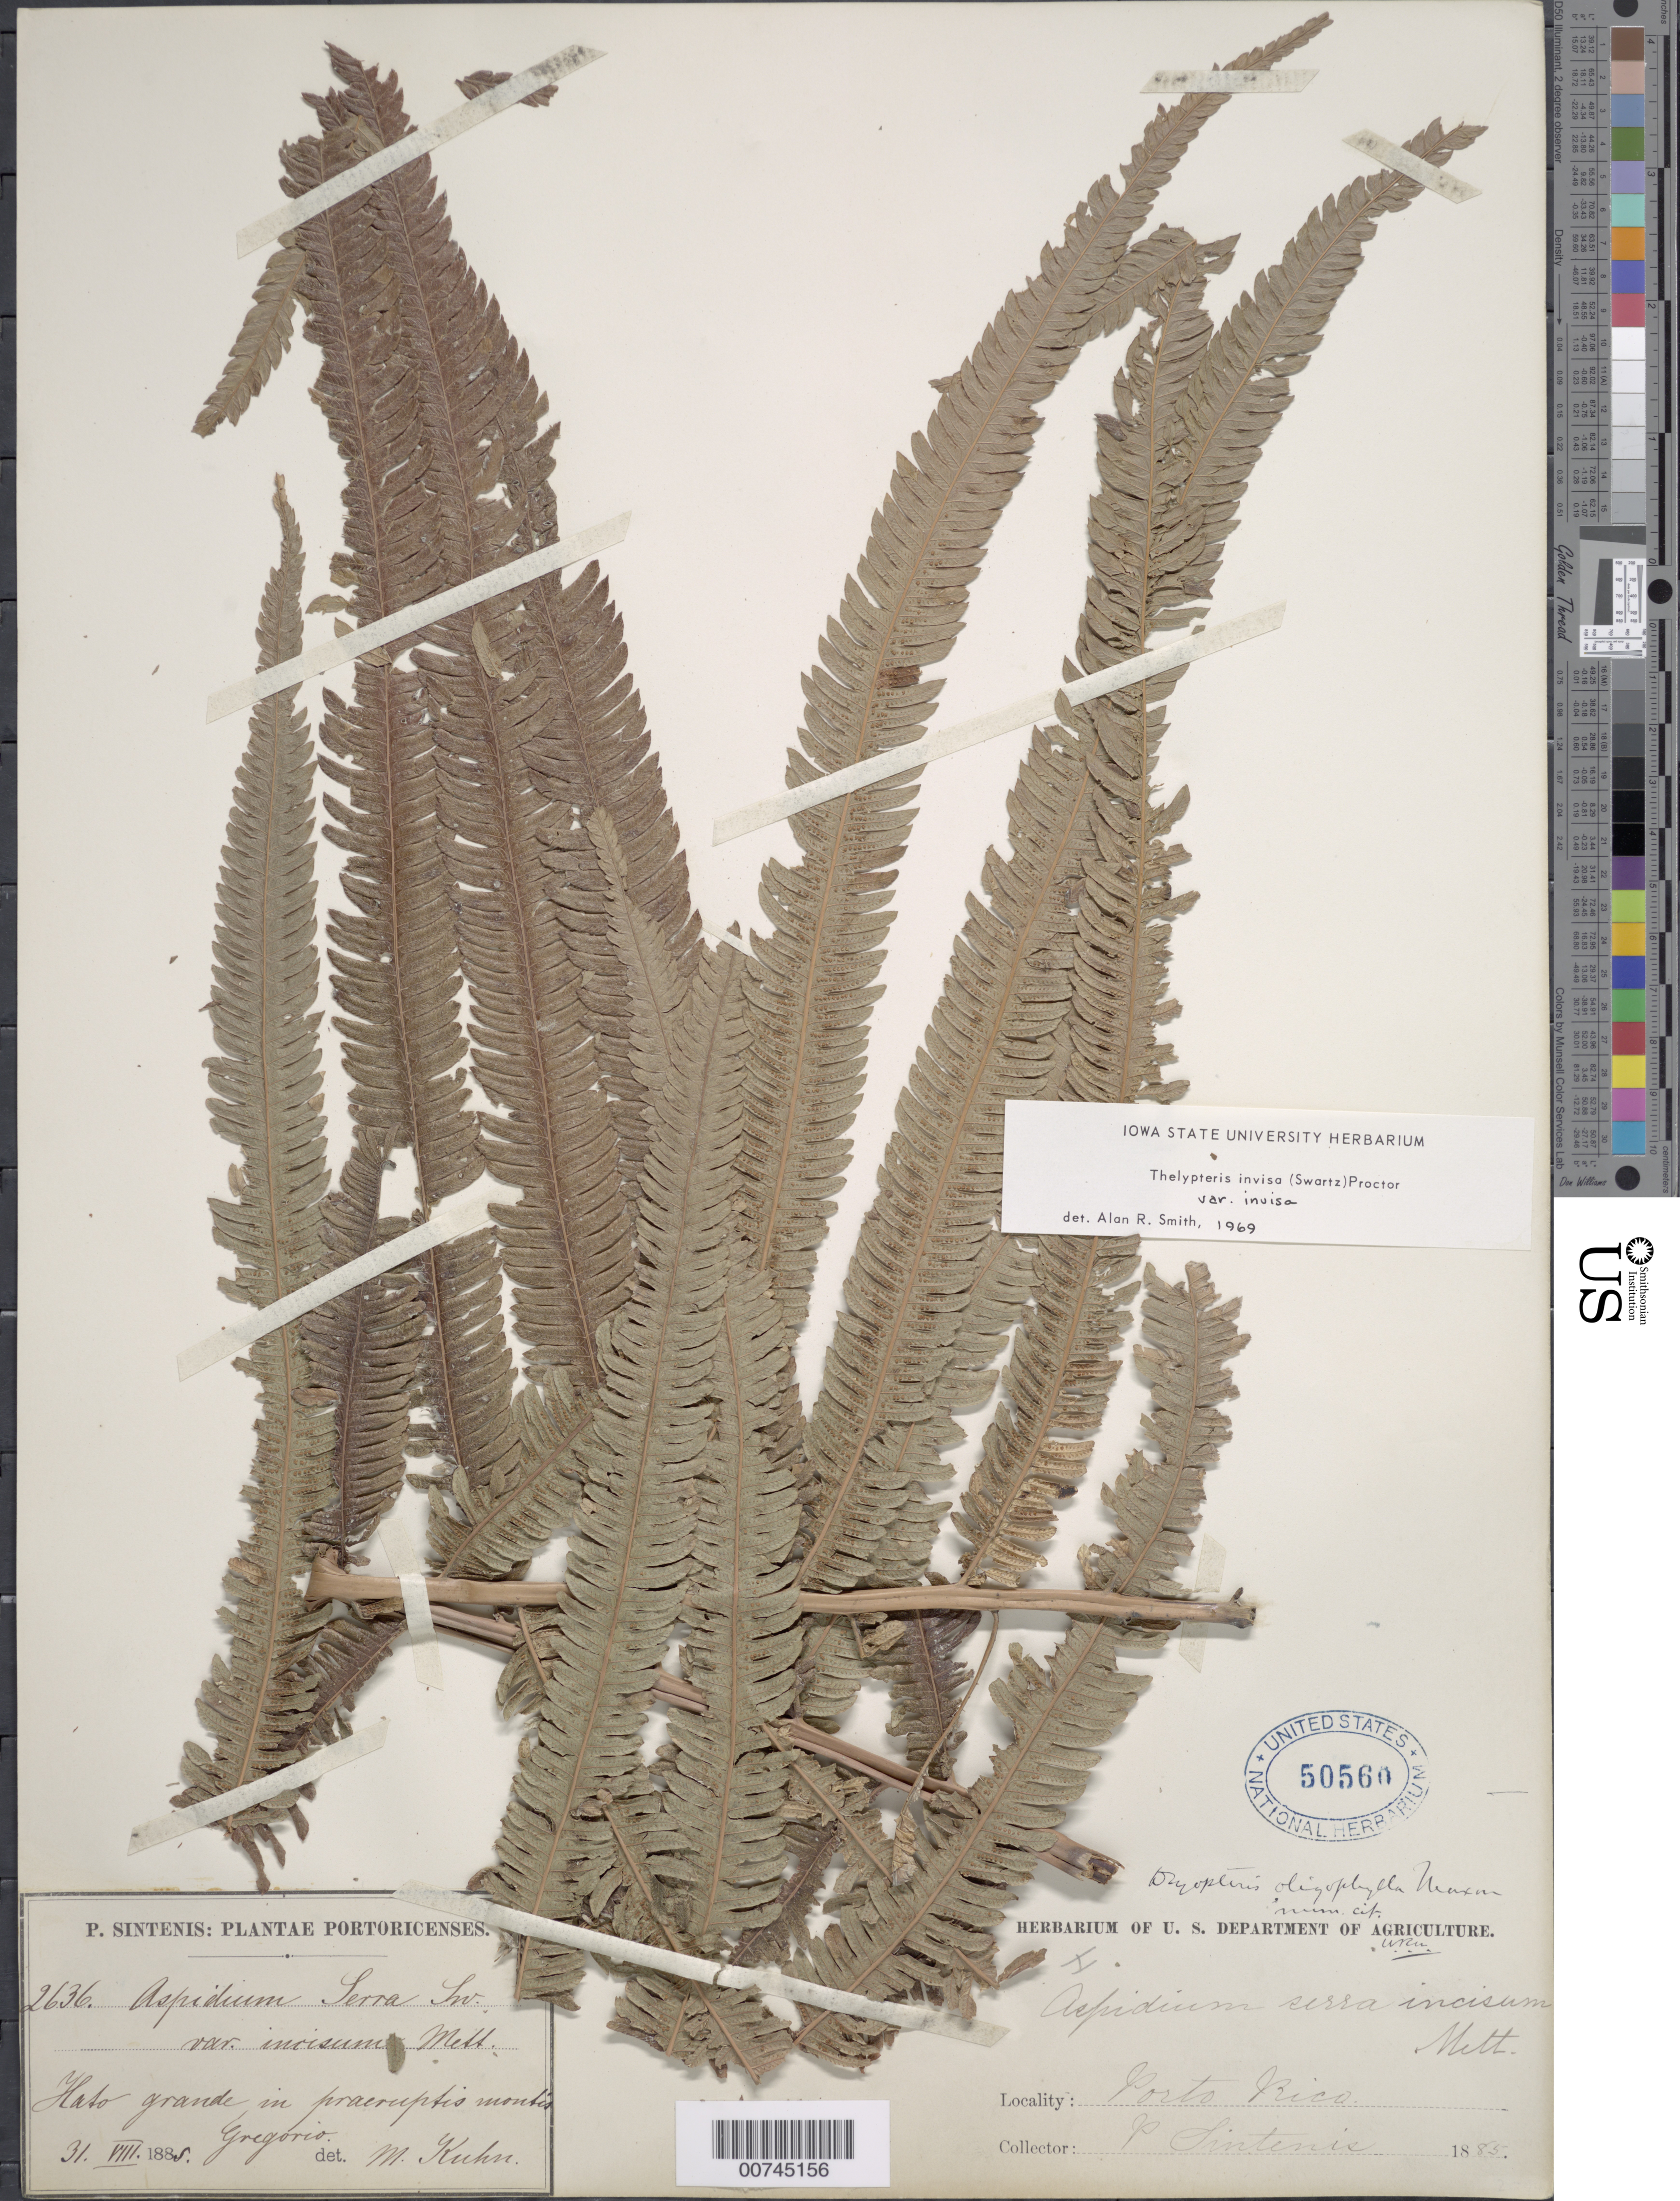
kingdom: Plantae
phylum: Tracheophyta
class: Polypodiopsida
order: Polypodiales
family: Thelypteridaceae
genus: Cyclosorus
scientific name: Cyclosorus grandis (A.R. Sm.) comb. nov., ined 2015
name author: (A.R. Sm.)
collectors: P. Sintenis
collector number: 2636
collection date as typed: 31 Aug 1885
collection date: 1885-08-31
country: Puerto Rico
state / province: Río Grande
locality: Hato Grande, in Monte Gregorio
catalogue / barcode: US 50560